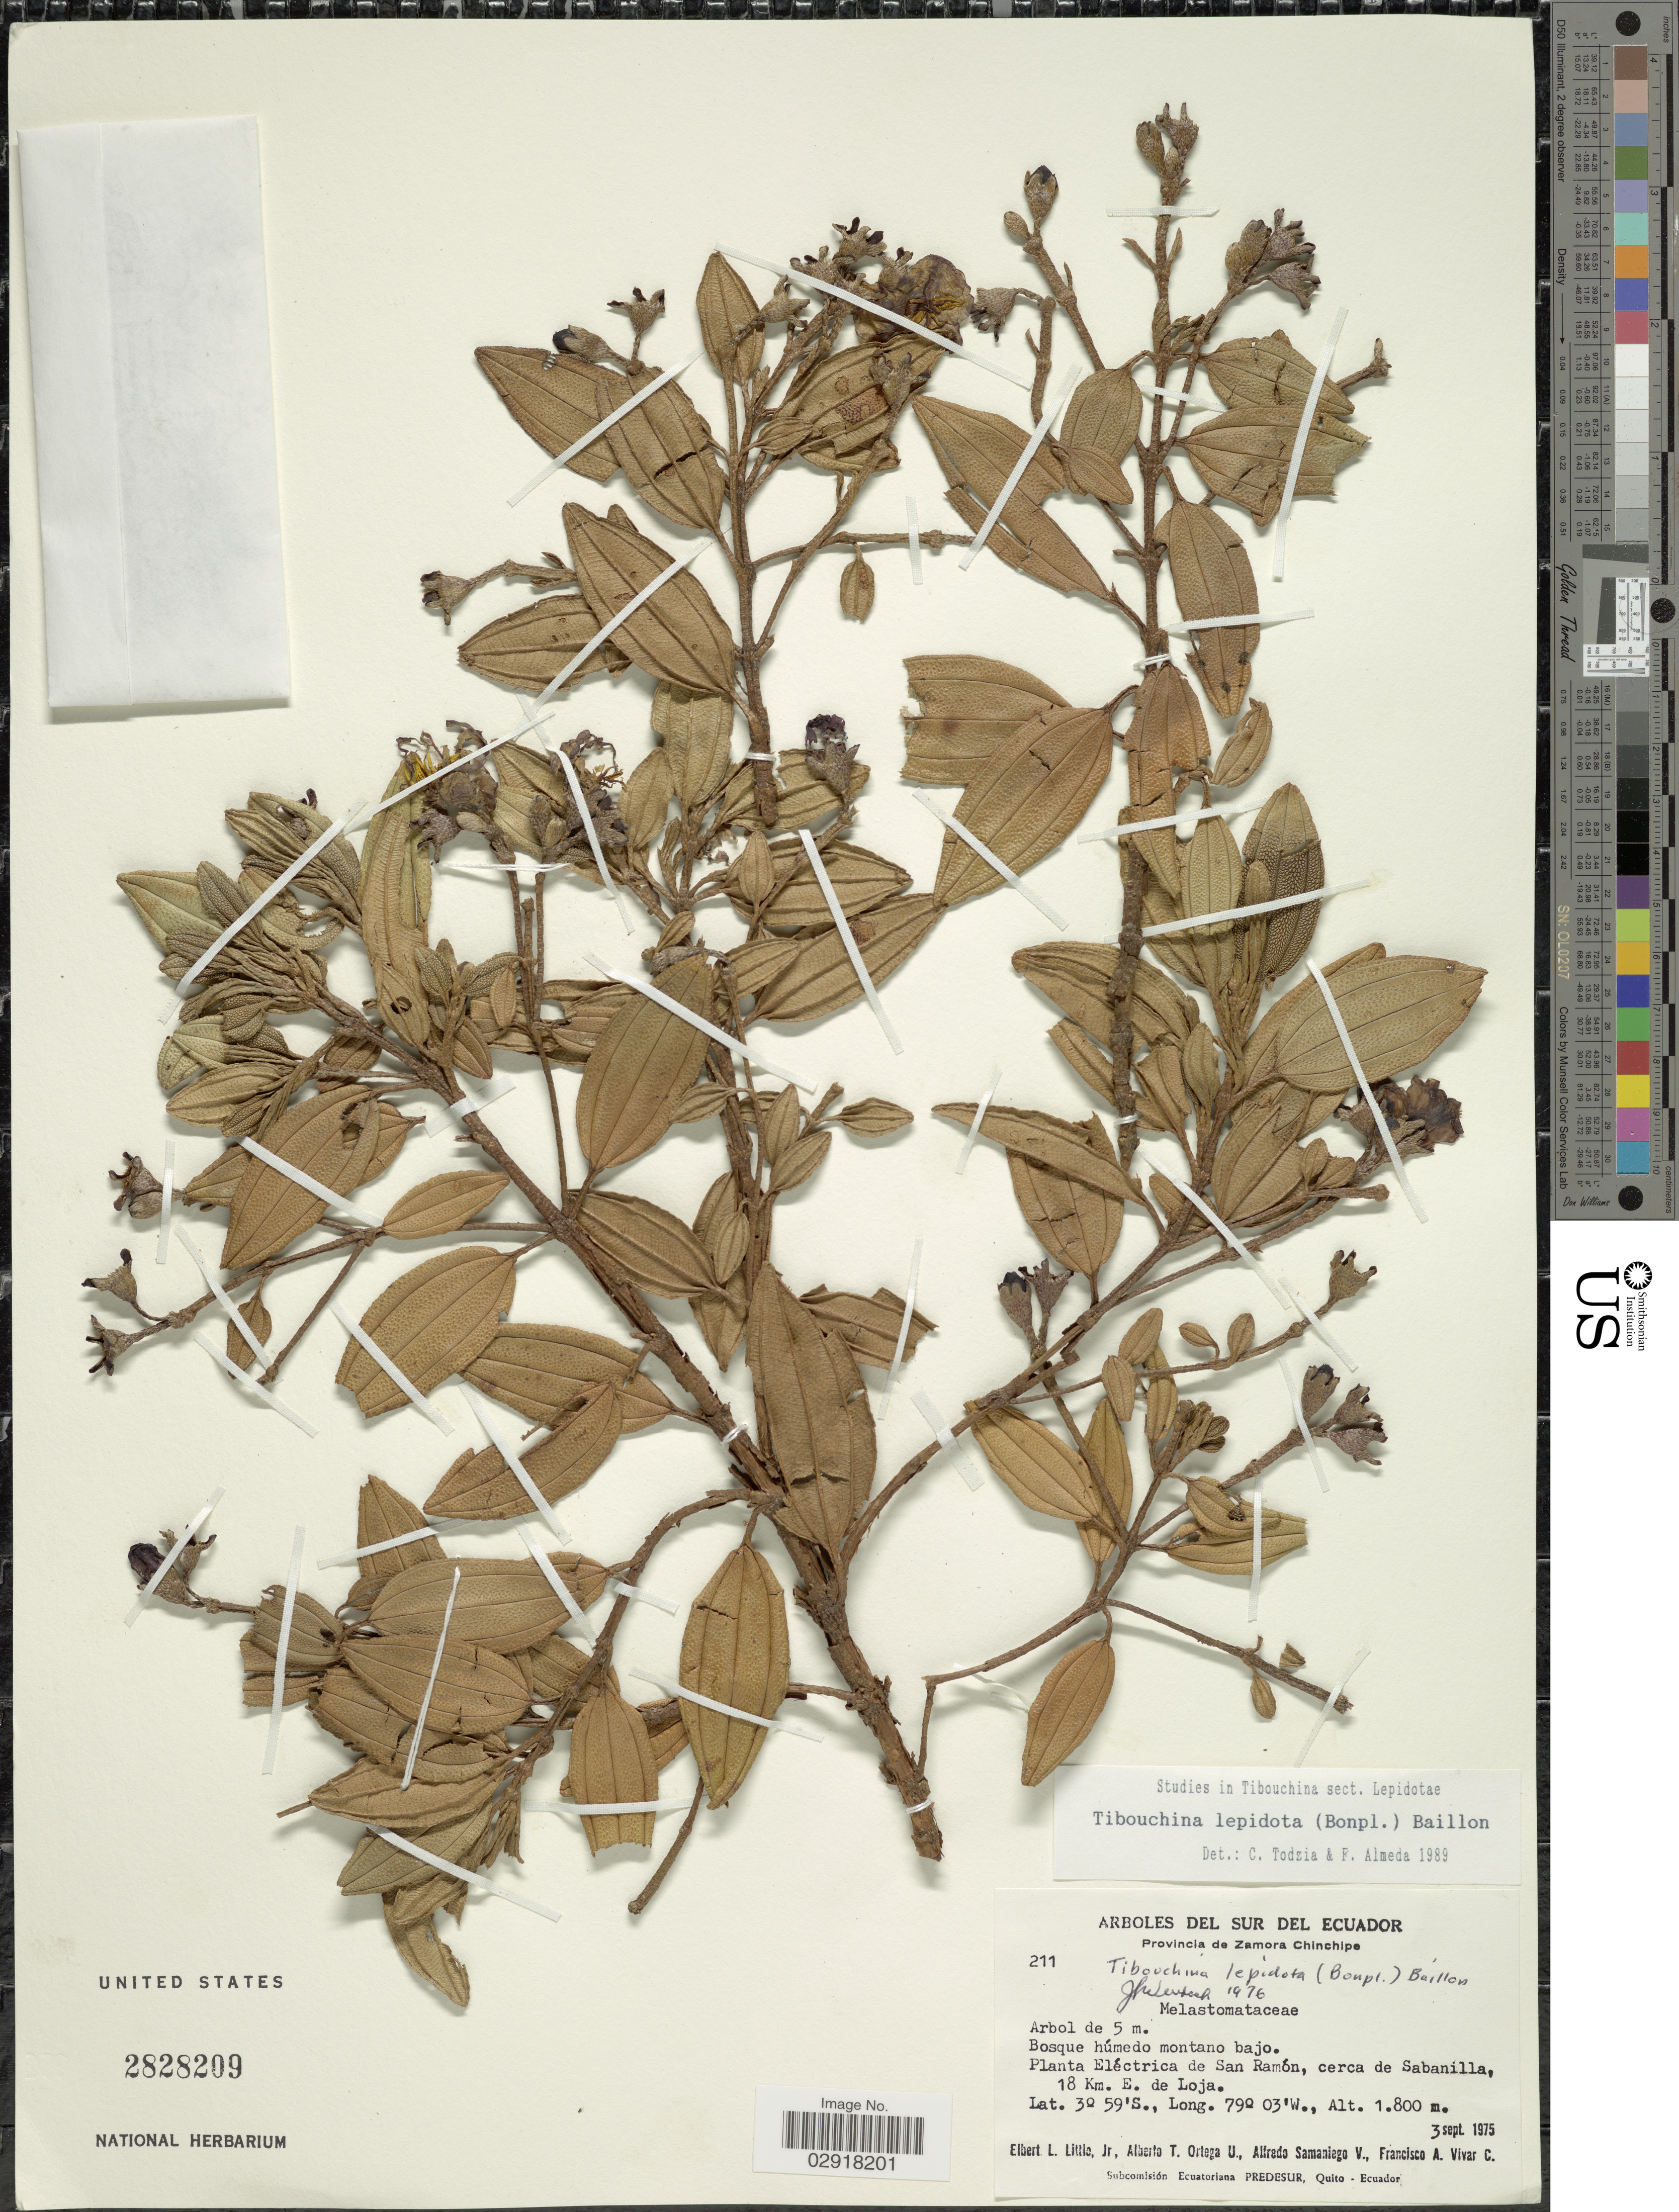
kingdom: Plantae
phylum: Tracheophyta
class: Magnoliopsida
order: Myrtales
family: Melastomataceae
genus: Andesanthus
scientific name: Andesanthus lepidotus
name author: (Humb. & Bonpl.) P.J.F. Guim. & Michelang.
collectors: E. L. Little, A. T. Ortega U., A. V. Samaniego & F. A. Vivar C.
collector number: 211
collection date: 1975-09-03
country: Ecuador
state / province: Zamora-Chinchipe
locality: Planta Eléctrica de San Ramón, cerca de Sabanilla, 18 Km. E. de Loja.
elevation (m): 1800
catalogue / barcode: US 2828209